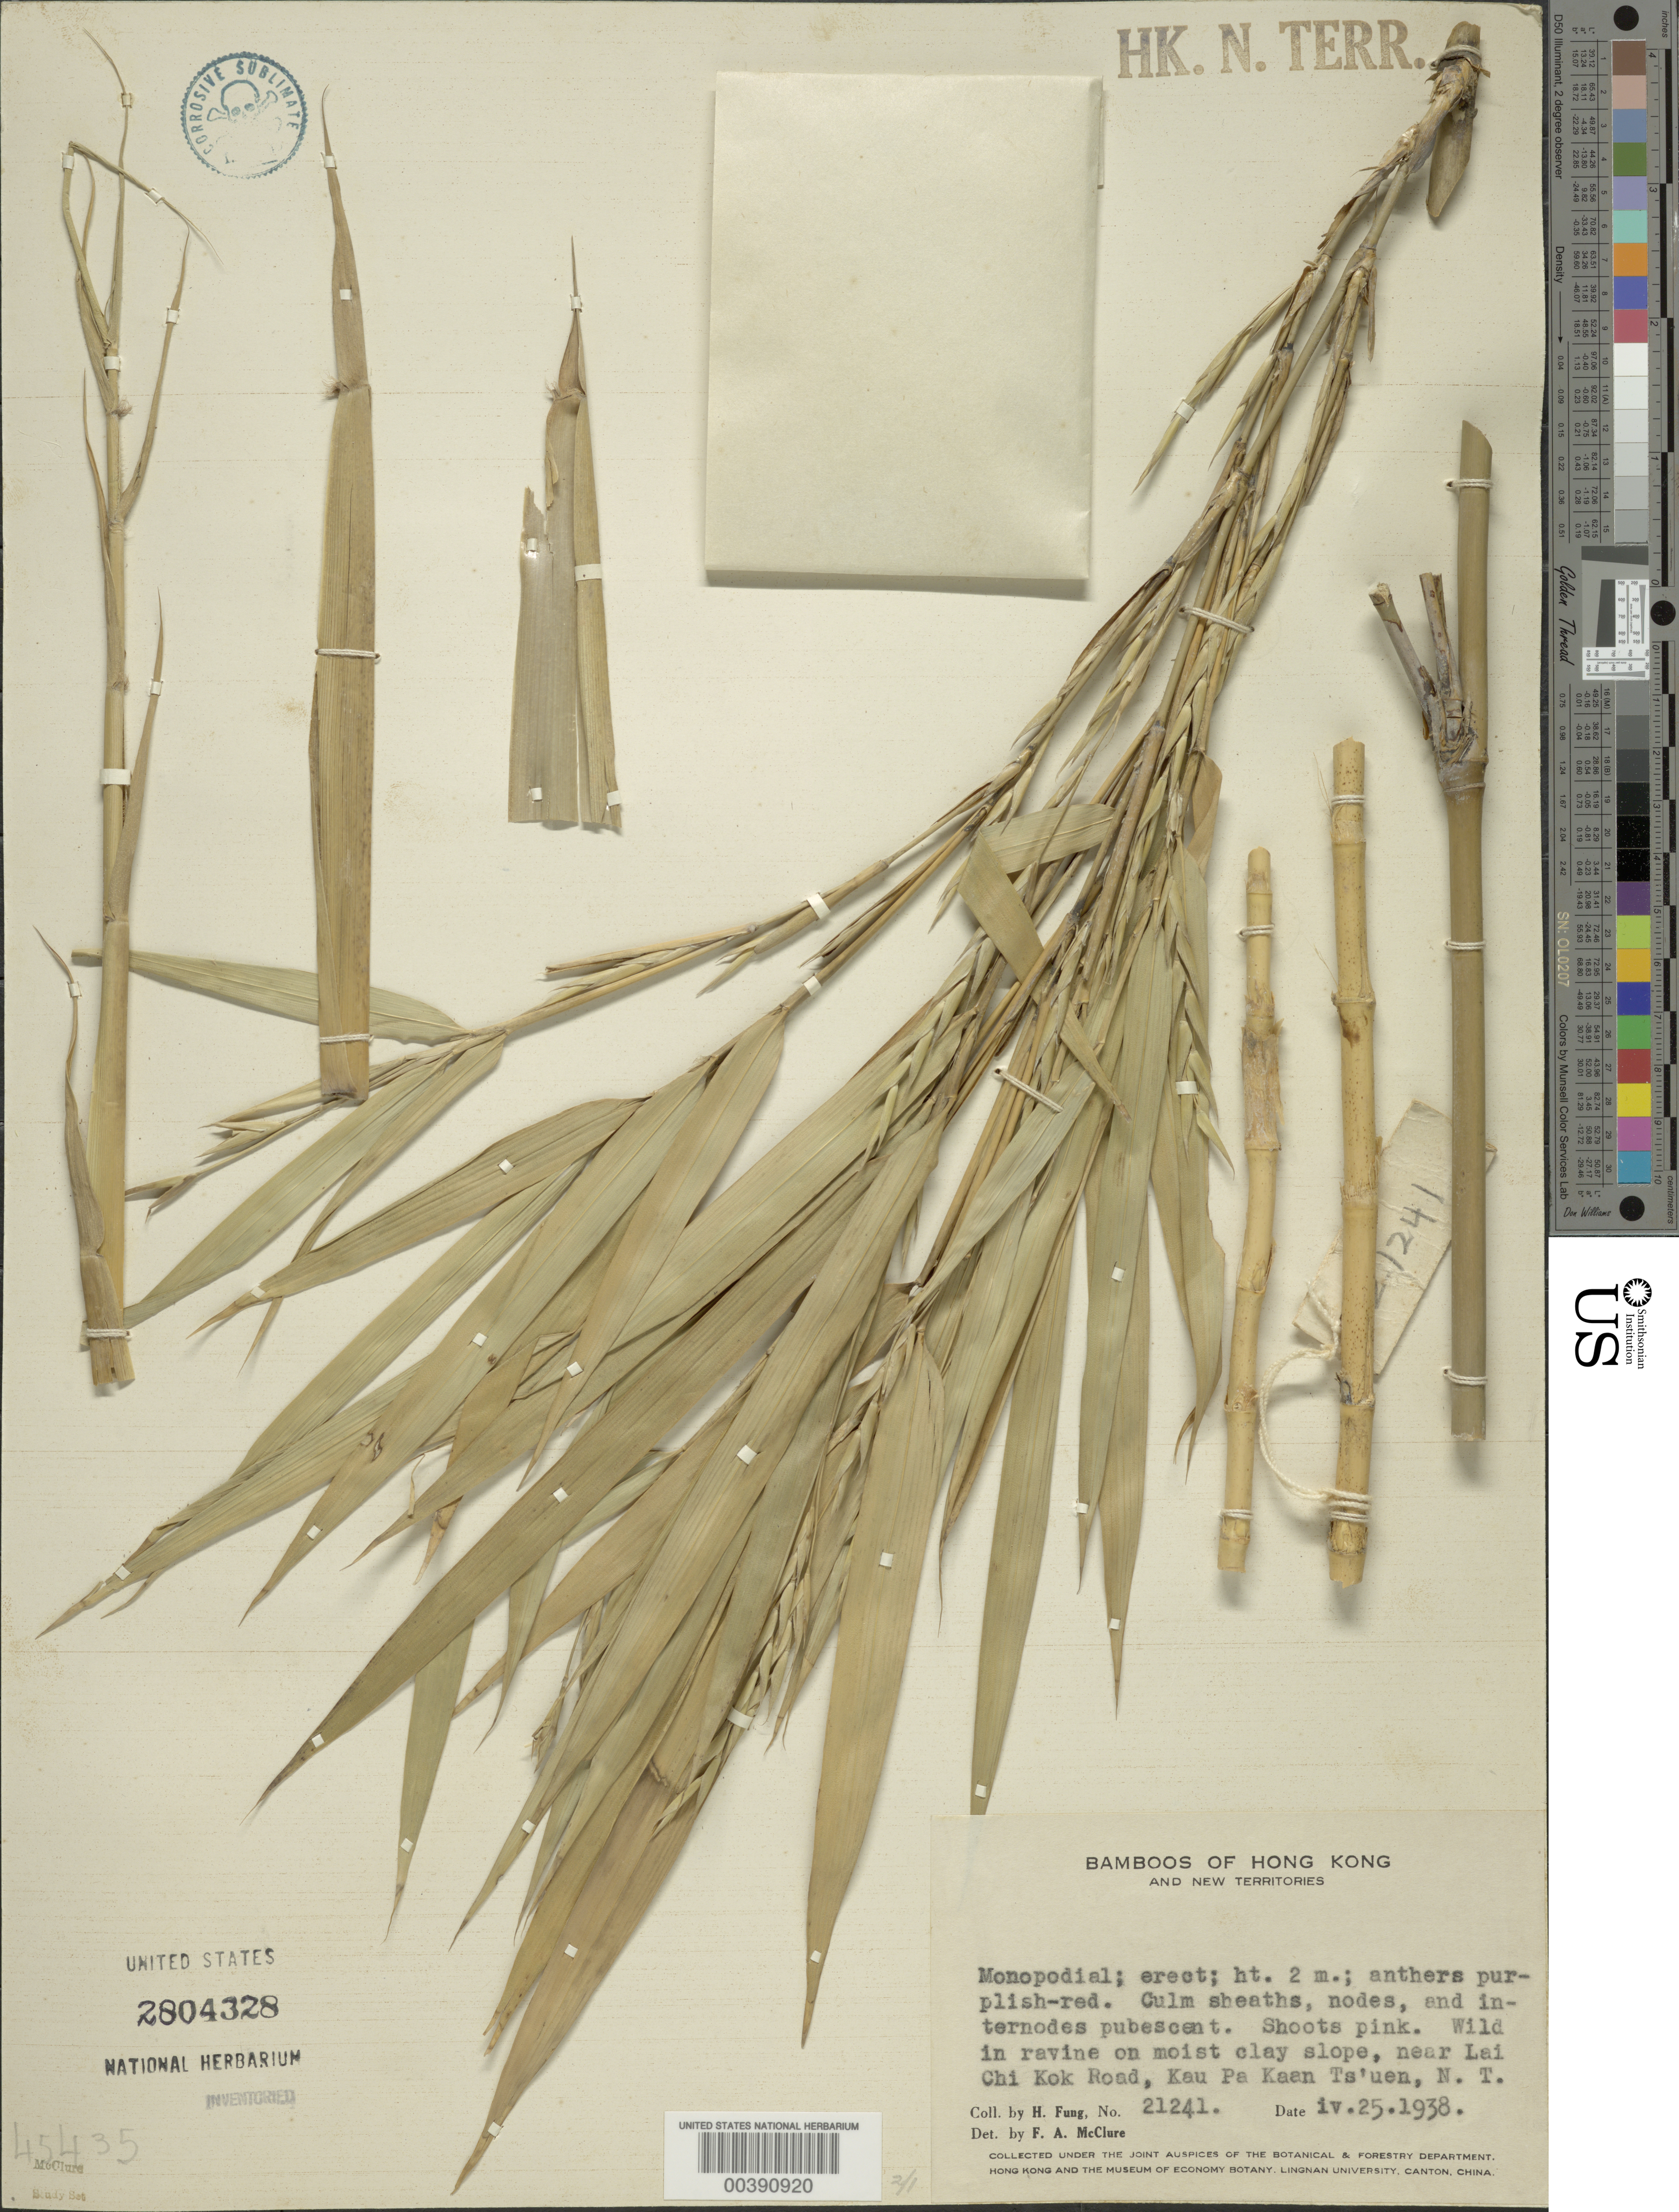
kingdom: Plantae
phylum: Tracheophyta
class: Liliopsida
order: Poales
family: Poaceae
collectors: H. L. Fung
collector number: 21241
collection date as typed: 25 Apr 1938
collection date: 1938-04-25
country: China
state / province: Hong Kong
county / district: New Territories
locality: Kau pa kaan ts'uen, lai chi kok rd.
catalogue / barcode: US 2804328